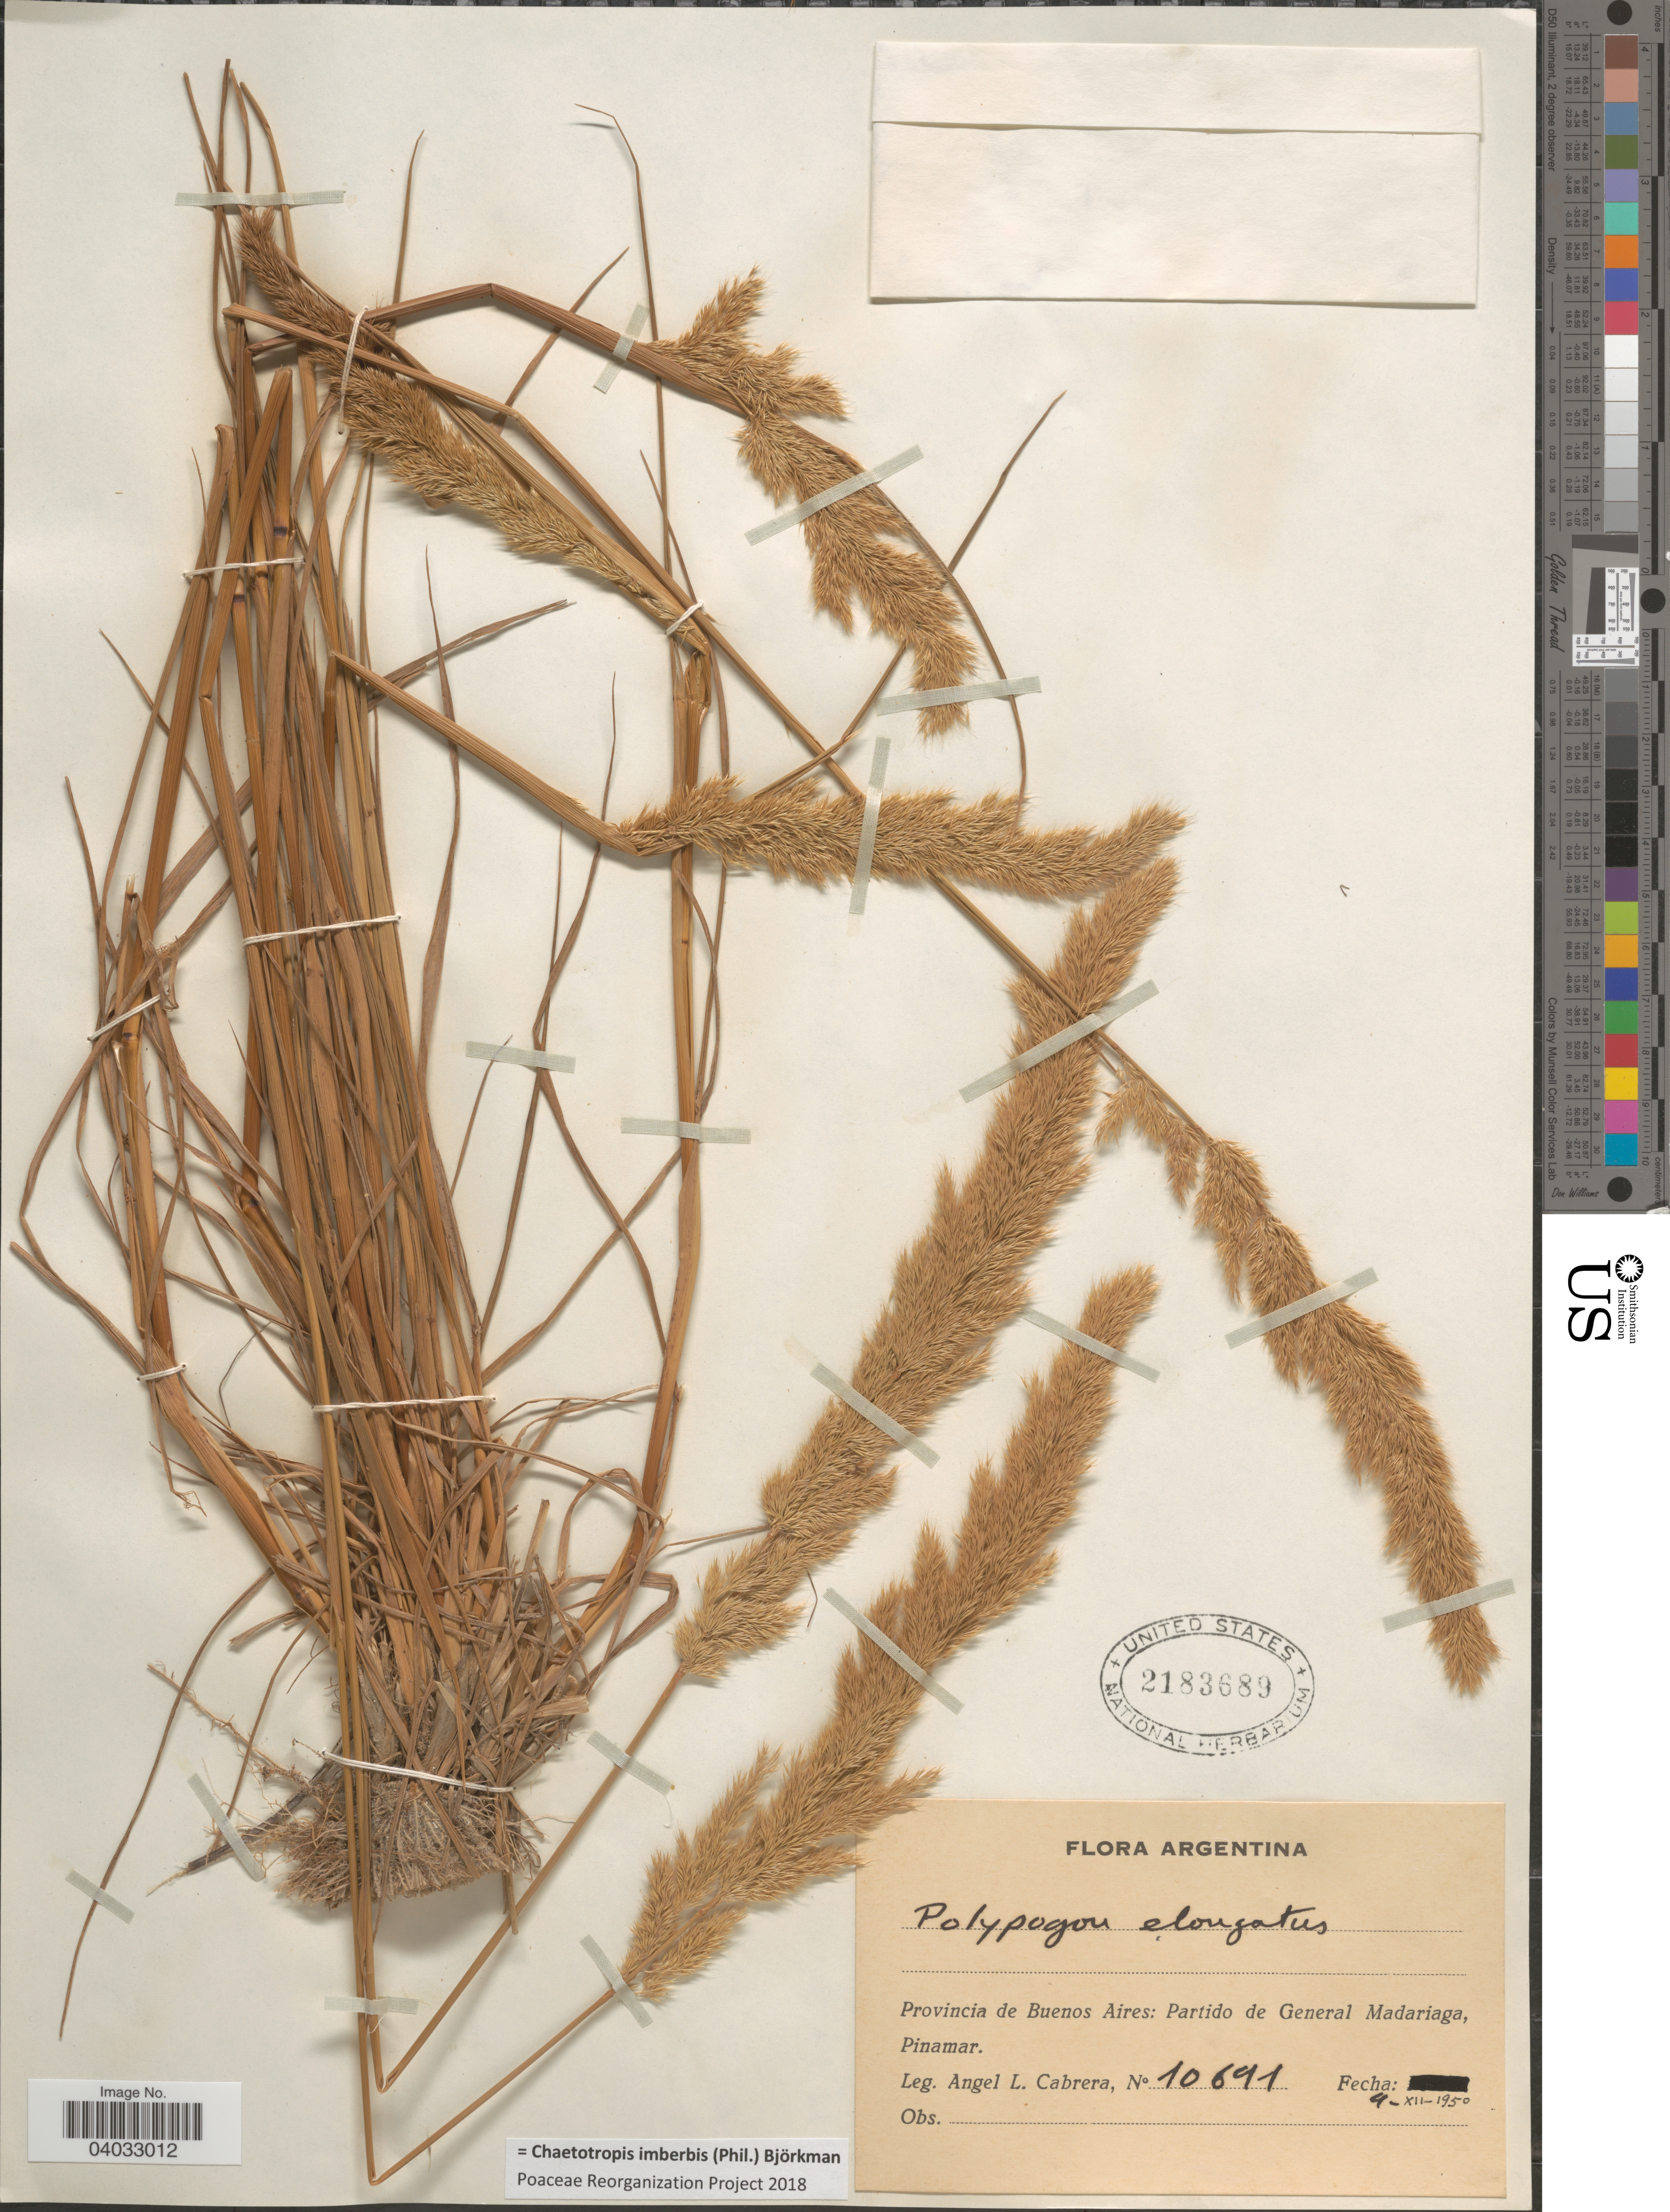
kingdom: Plantae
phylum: Tracheophyta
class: Liliopsida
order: Poales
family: Poaceae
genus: Chaetotropis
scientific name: Chaetotropis imberbis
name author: (Phil.) Björkman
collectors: A. L. Cabrera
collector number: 10691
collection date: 1950-12-09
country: Argentina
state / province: Buenos Aires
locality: Partido de General Madariaga, Pinamar.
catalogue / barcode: US 2183689